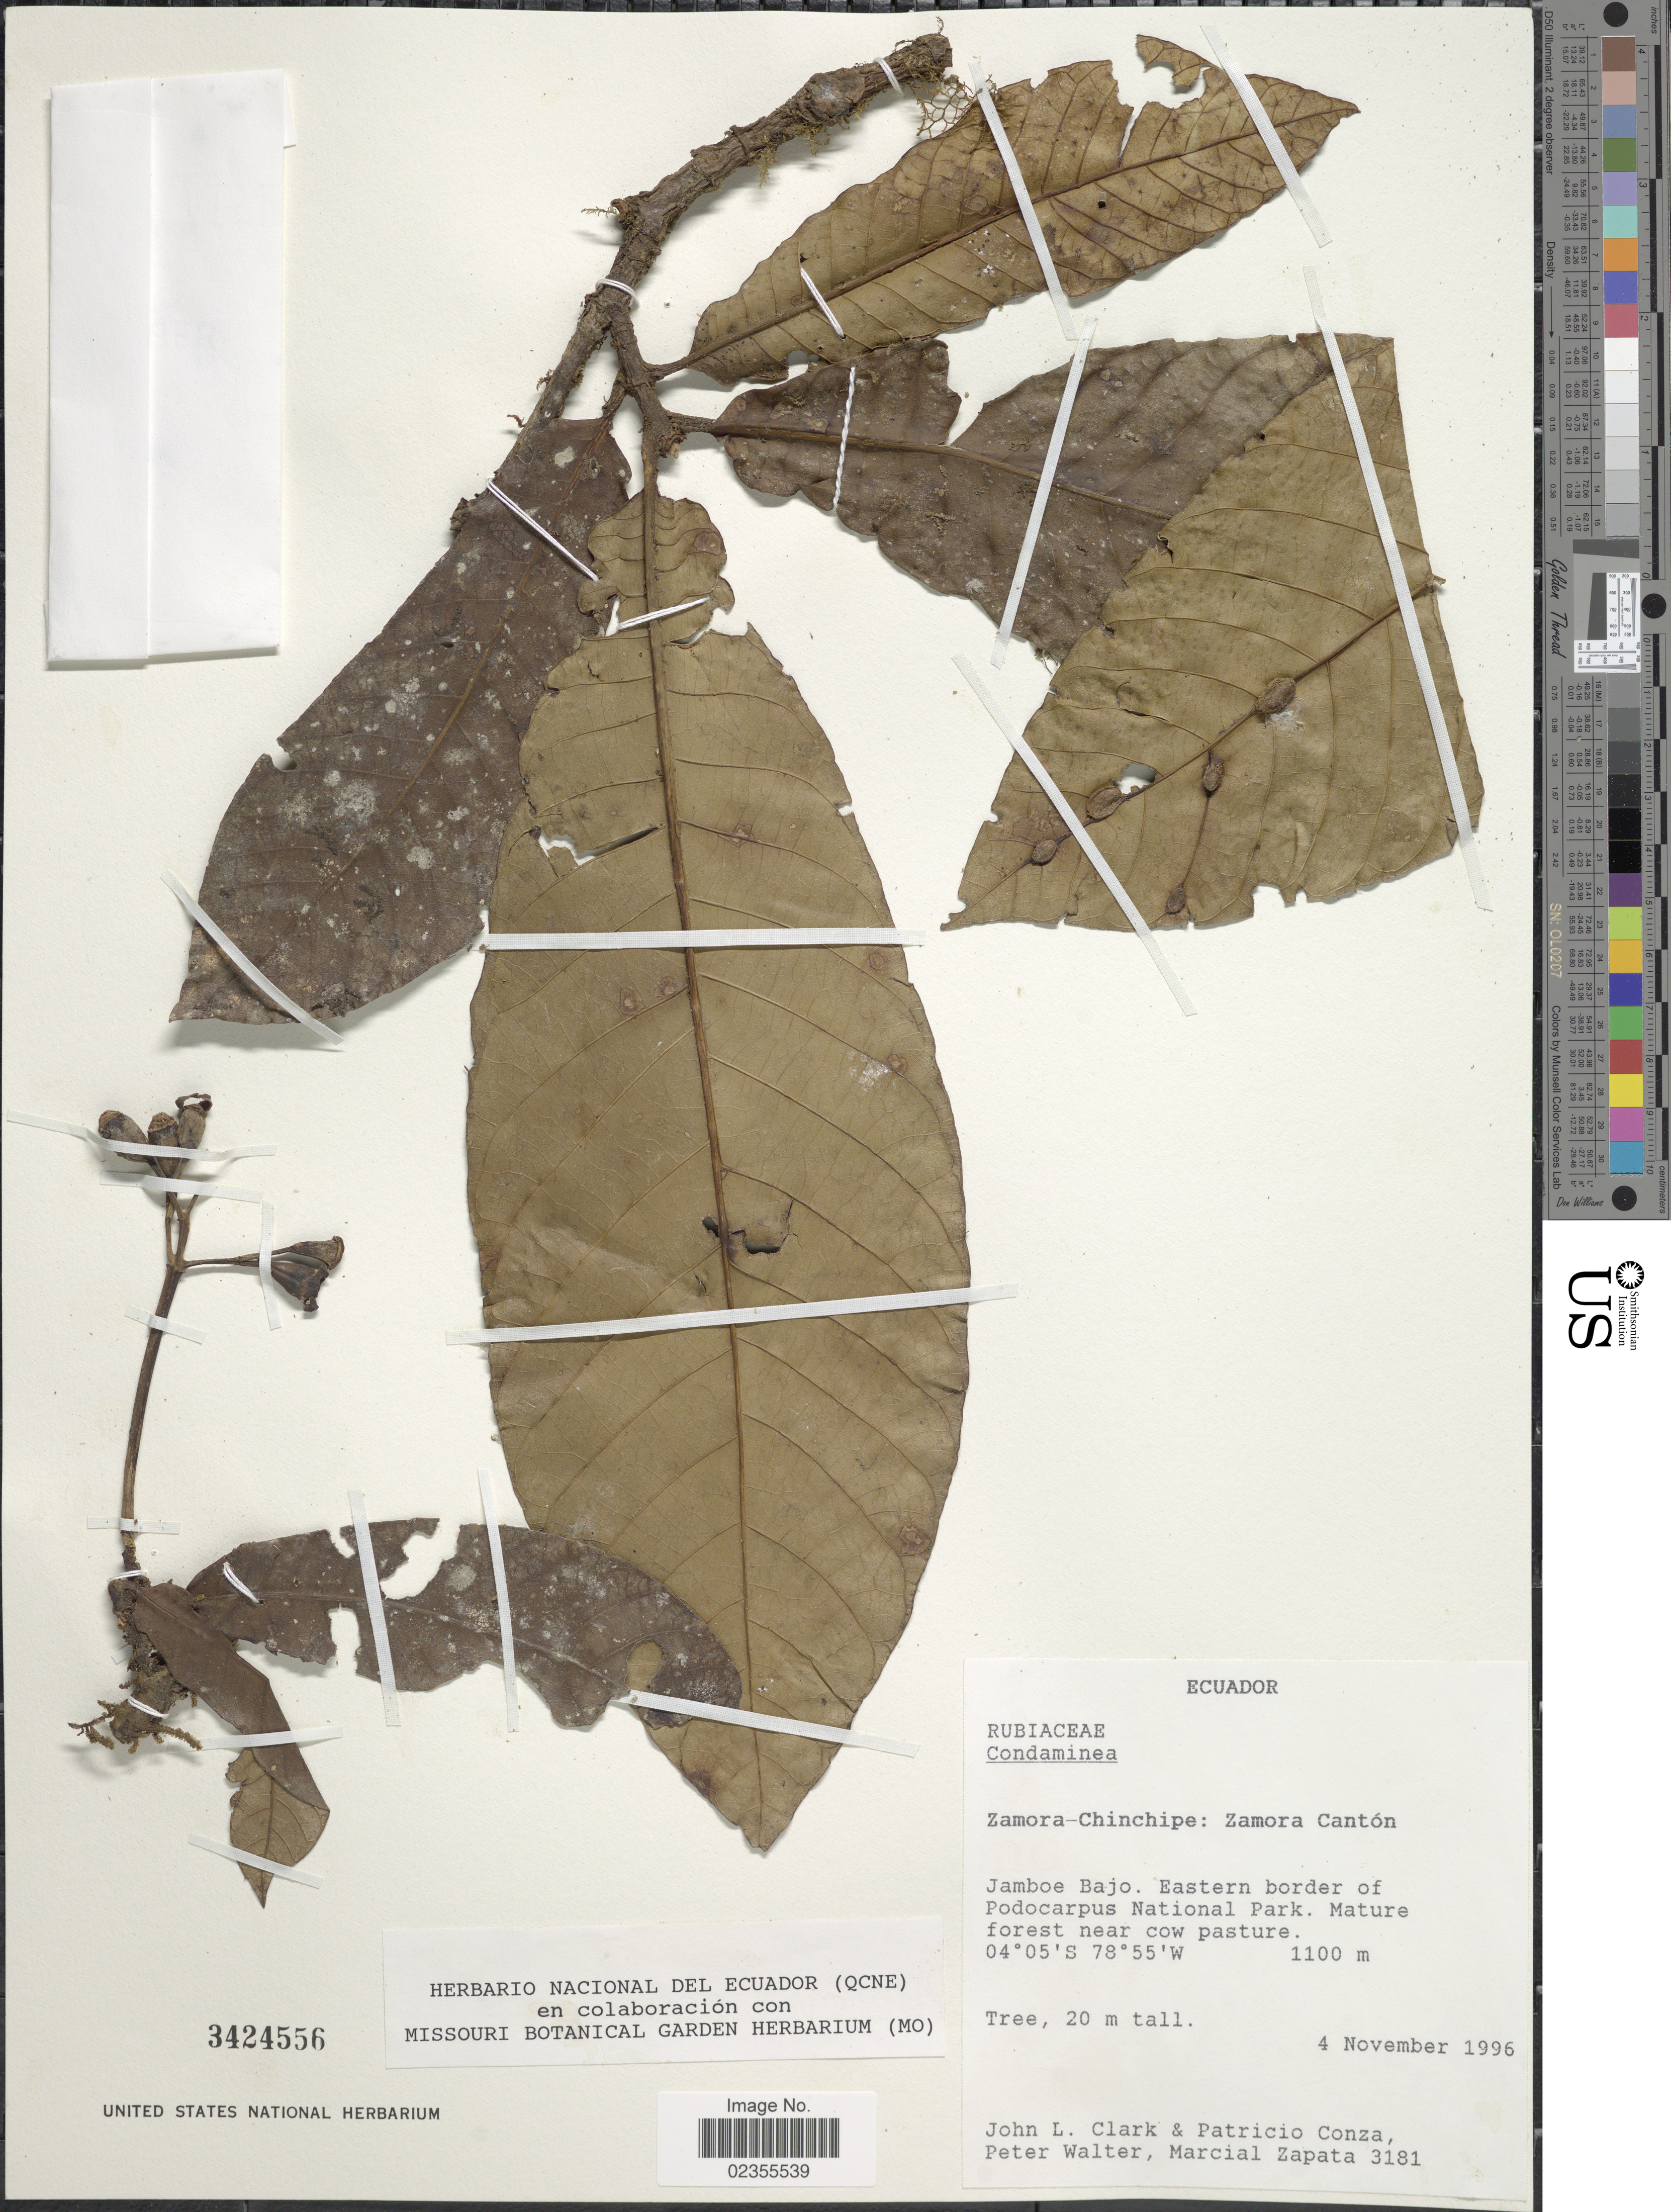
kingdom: Plantae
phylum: Tracheophyta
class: Magnoliopsida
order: Gentianales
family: Rubiaceae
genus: Condaminea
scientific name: Condaminea corymbosa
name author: (Ruiz & Pav.) DC.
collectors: J. L. Clark, P. Conza, P. Walter & M. Zapata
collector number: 3181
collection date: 1996-11-04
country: Ecuador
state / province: Zamora-Chinchipe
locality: Zamora Canton. Jambie Bajo. Eastern border of Podocarpus National Park.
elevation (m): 1100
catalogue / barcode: US 3424556